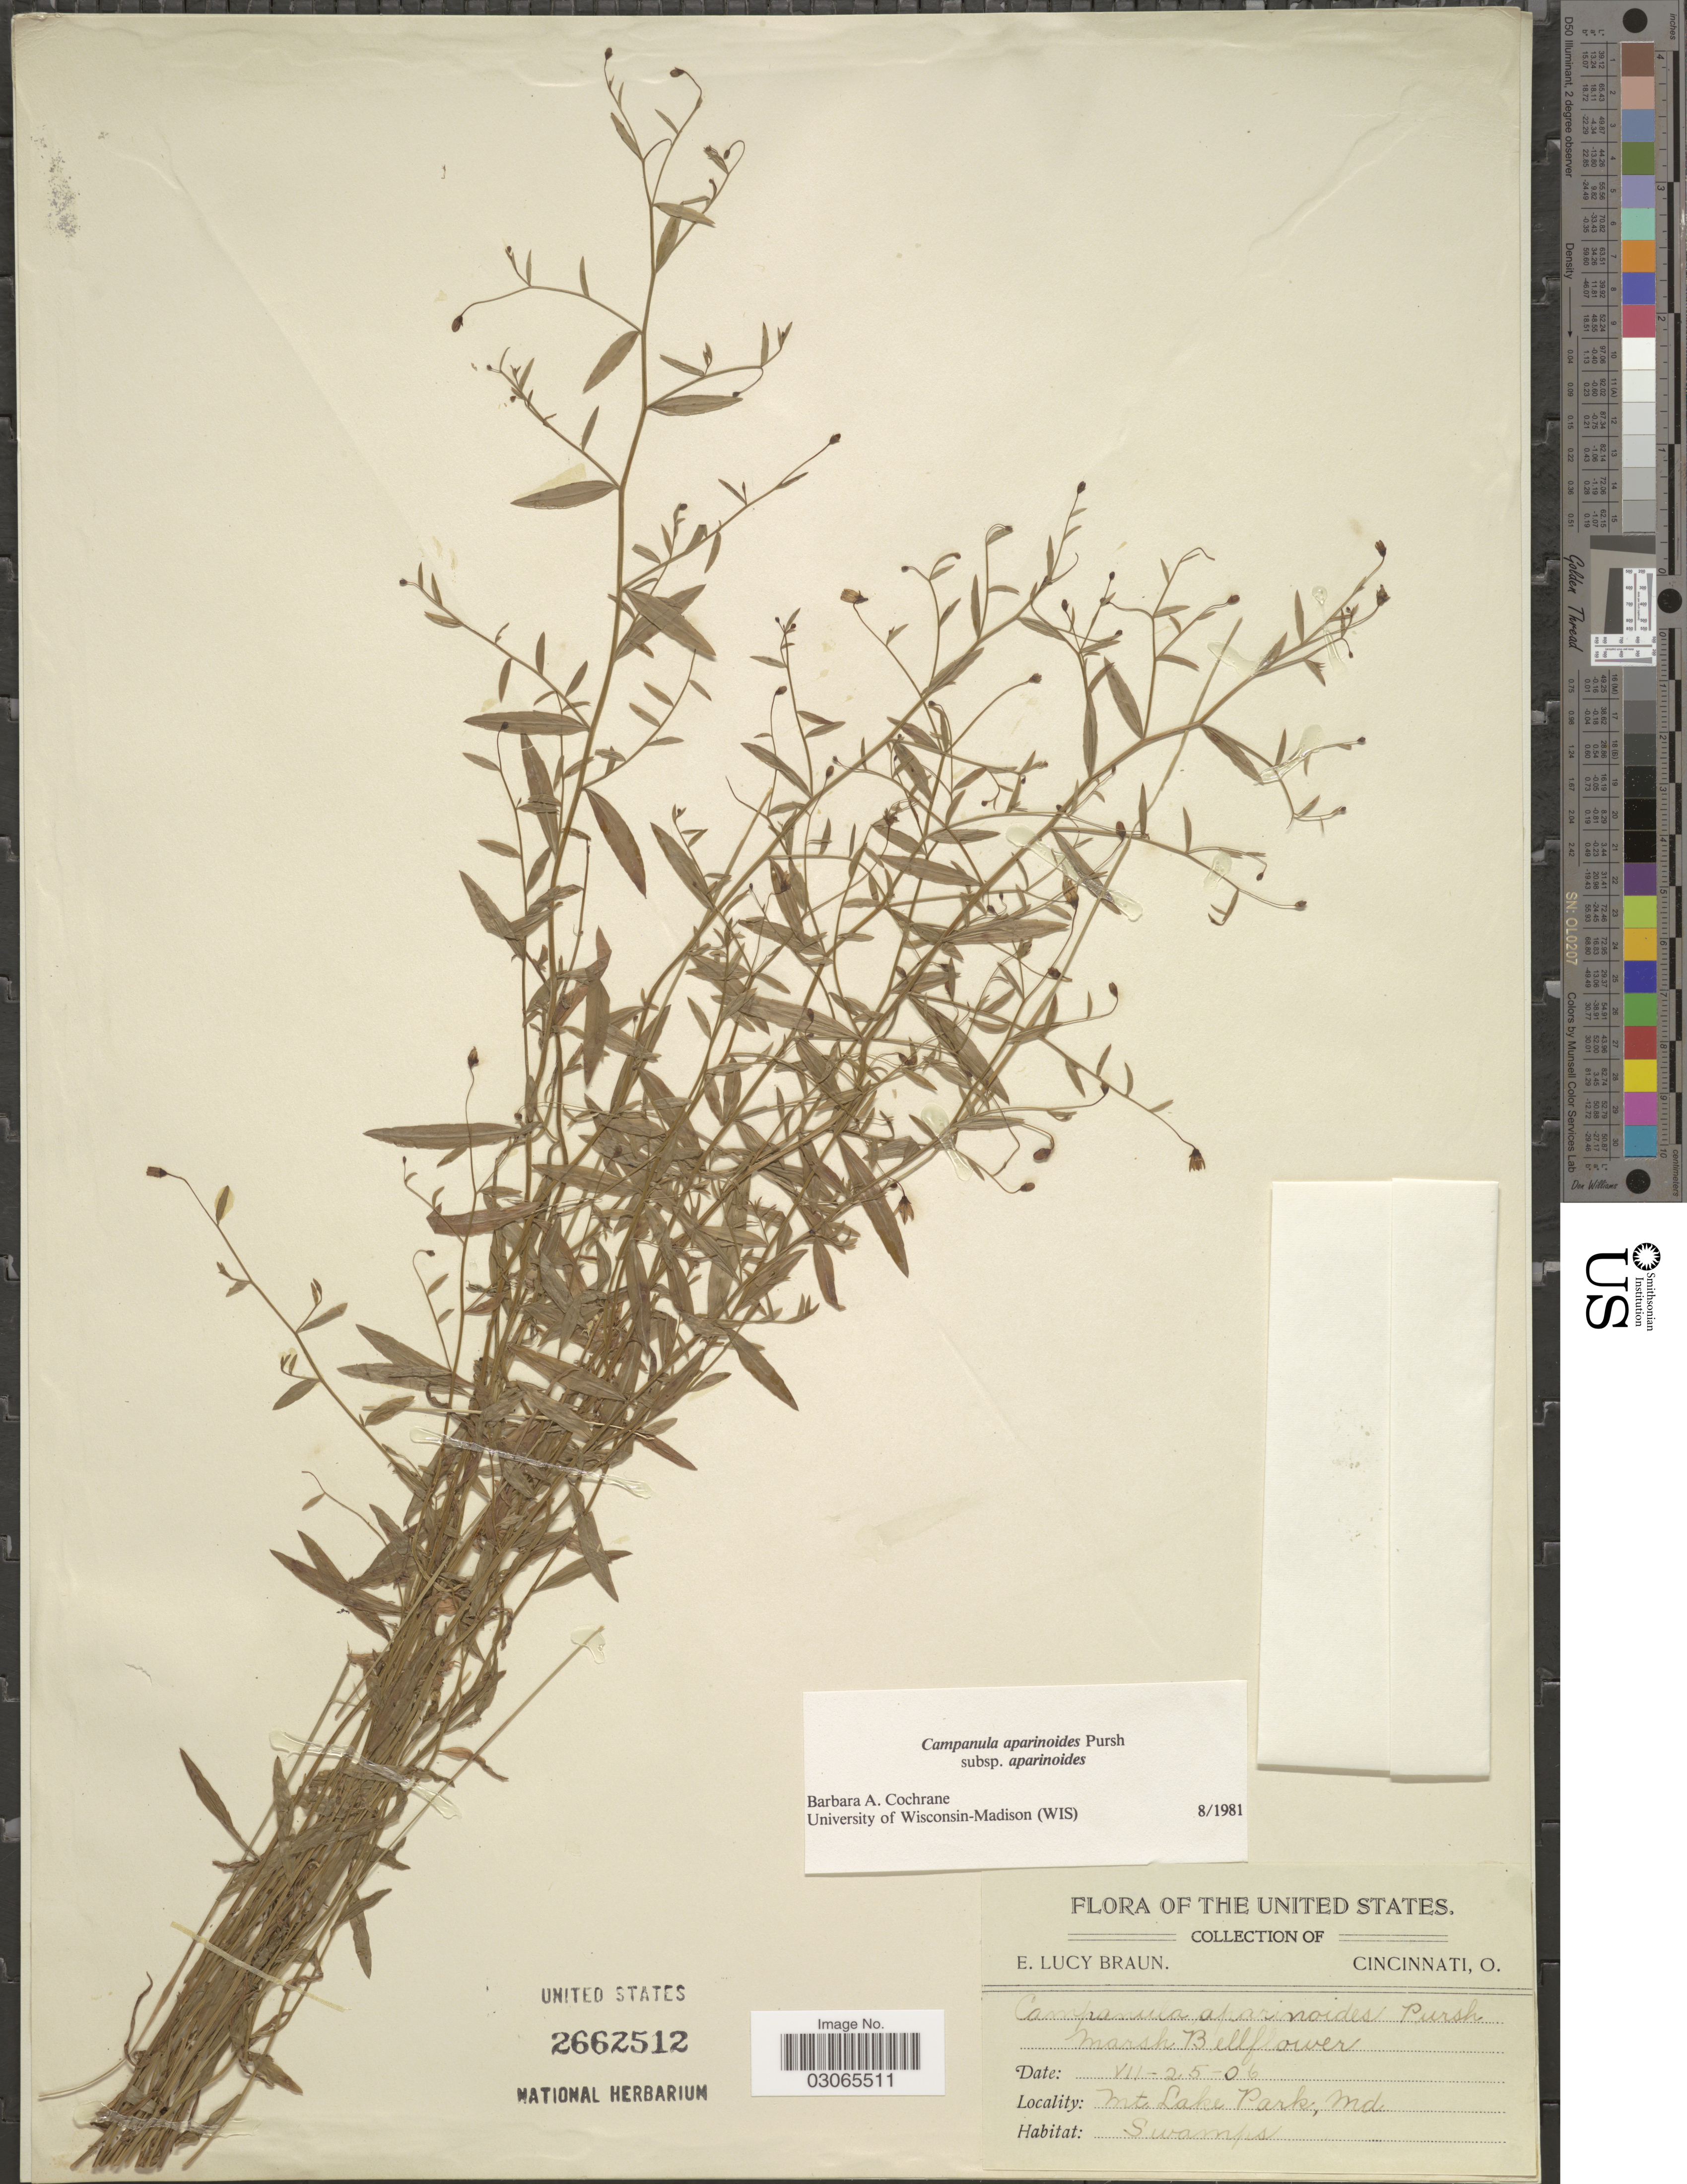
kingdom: Plantae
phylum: Tracheophyta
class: Magnoliopsida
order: Asterales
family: Campanulaceae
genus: Campanula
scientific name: Campanula aparinoides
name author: Pursh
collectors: E. L. Braun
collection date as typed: Transcribed d/m/y: 25/7/6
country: United States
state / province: Maryland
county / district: Garrett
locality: Mt. Lake Park.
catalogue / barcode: US 2662512